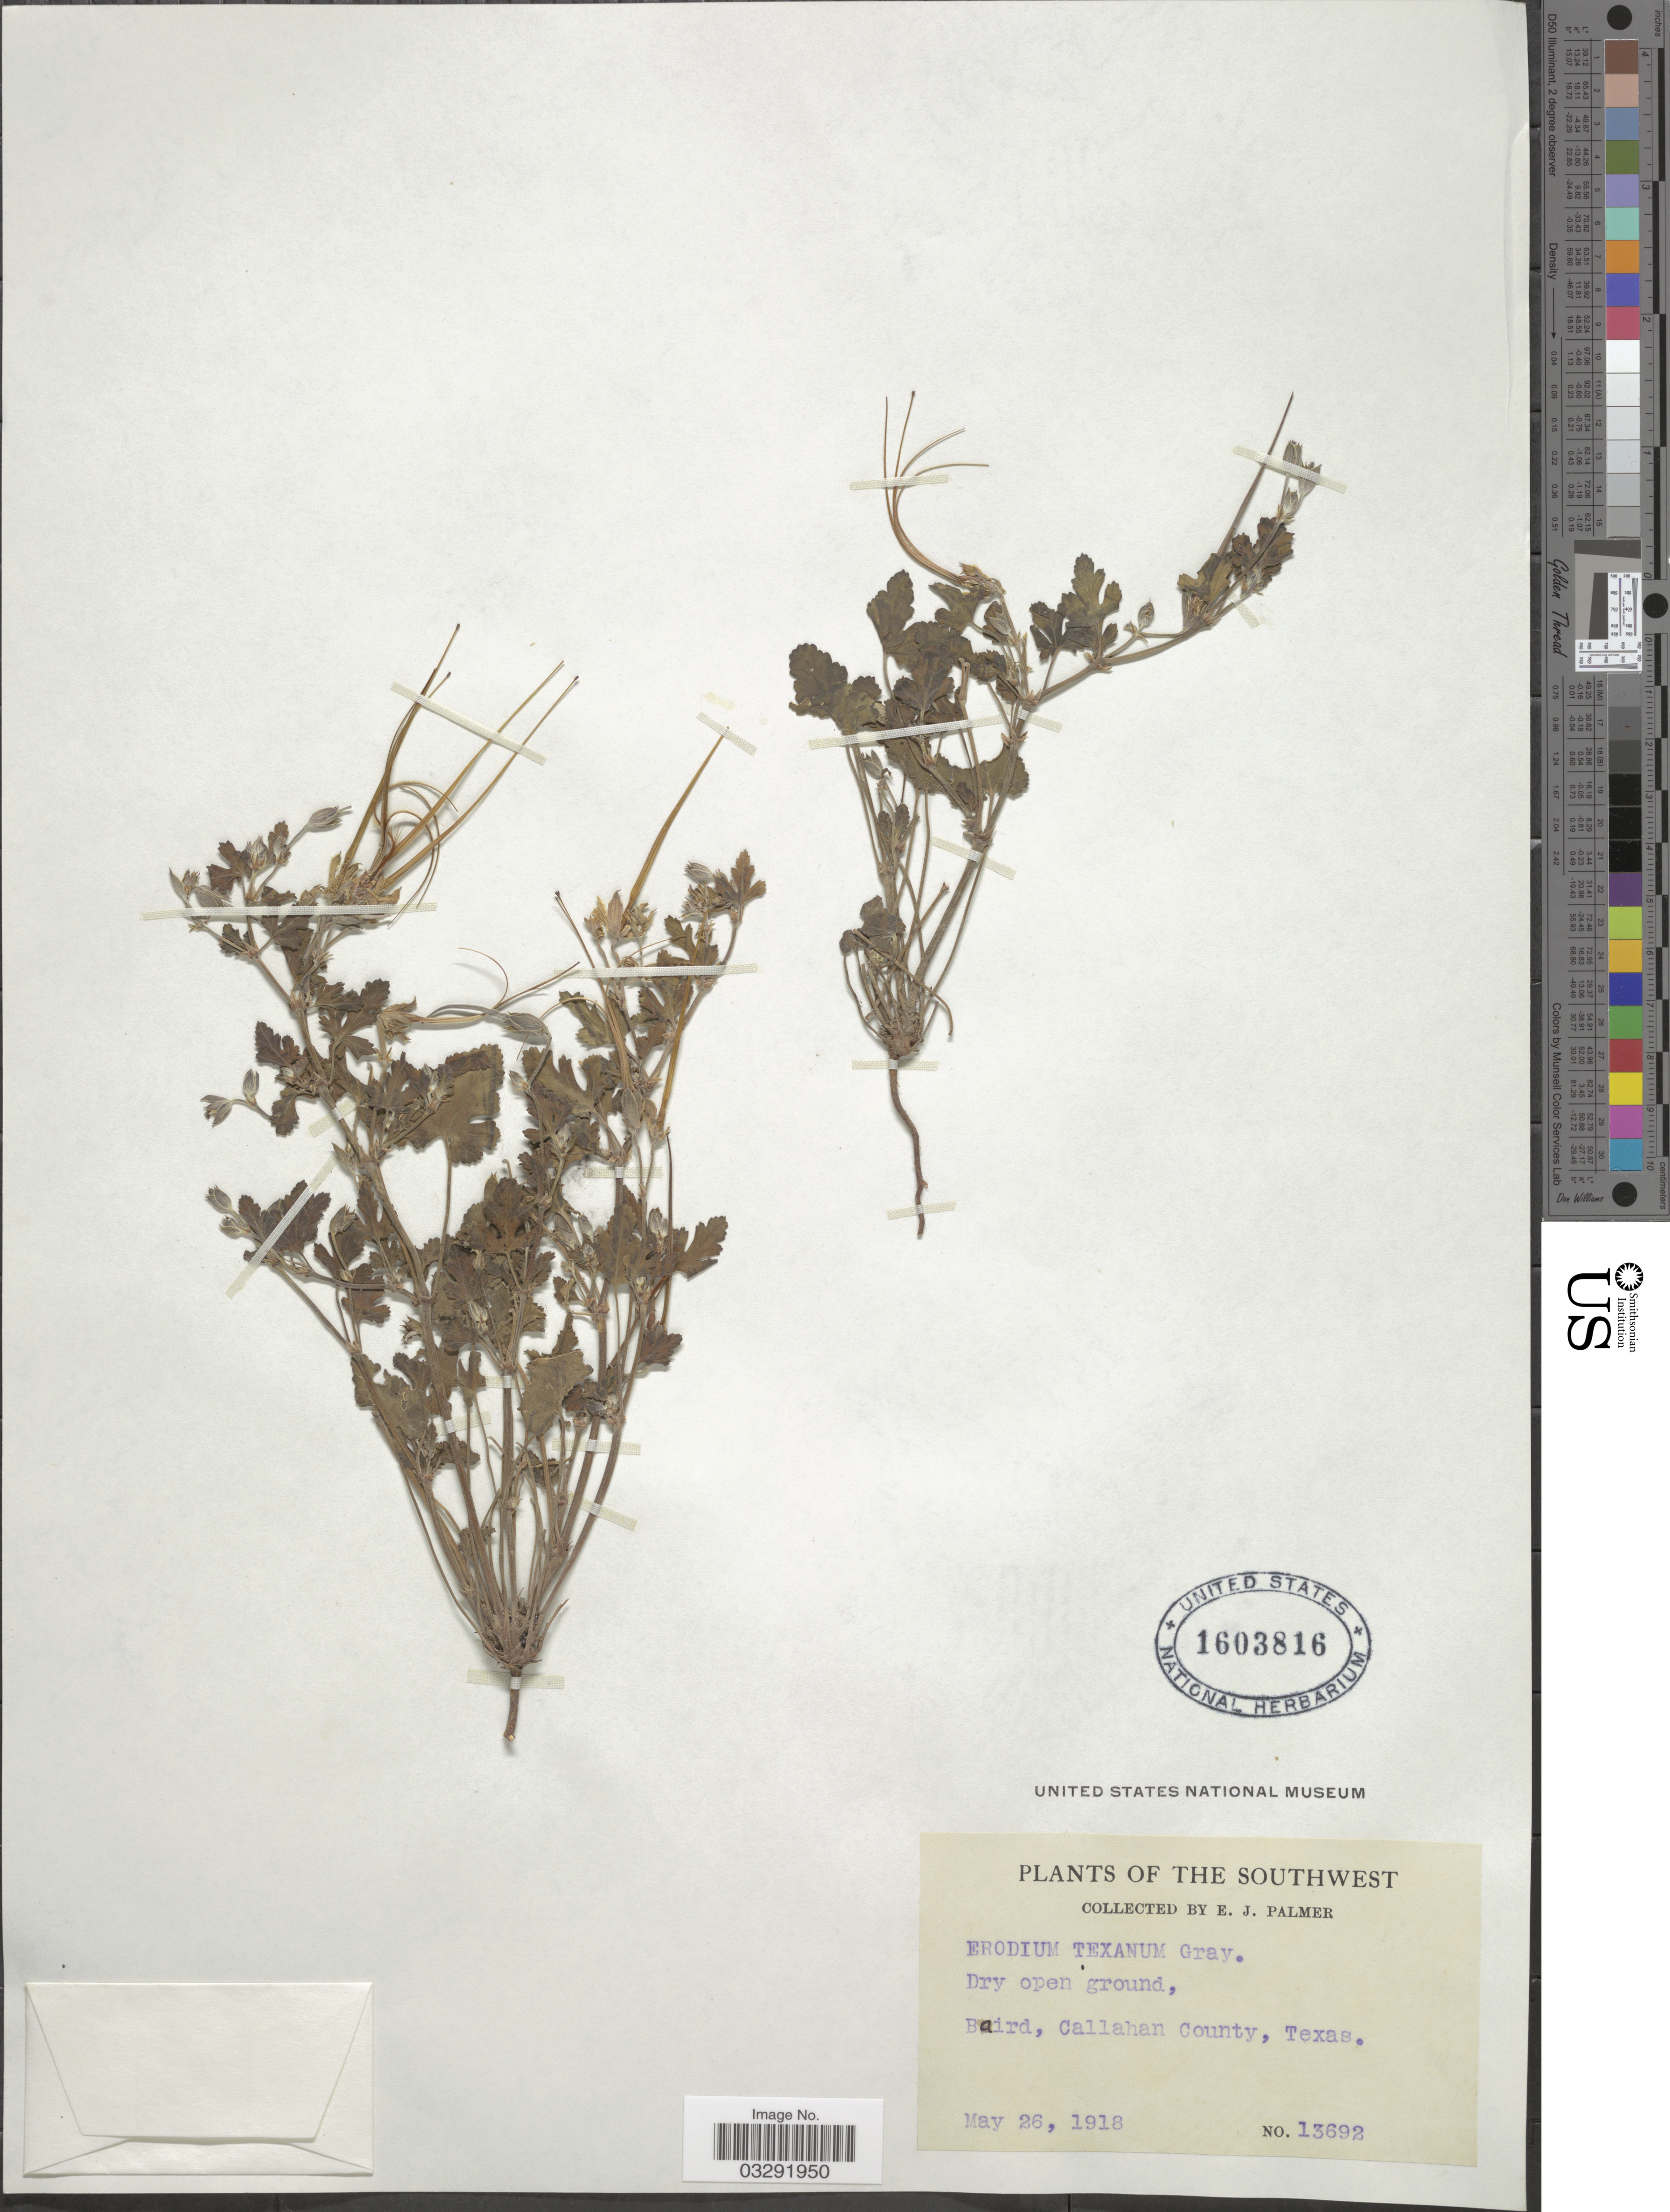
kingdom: Plantae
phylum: Tracheophyta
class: Magnoliopsida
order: Geraniales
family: Geraniaceae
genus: Erodium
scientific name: Erodium texanum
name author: A. Gray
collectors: E. J. Palmer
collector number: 13692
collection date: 1918-05-26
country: United States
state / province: Texas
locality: The Southwest. Baird, Callahan County.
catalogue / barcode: US 1603816